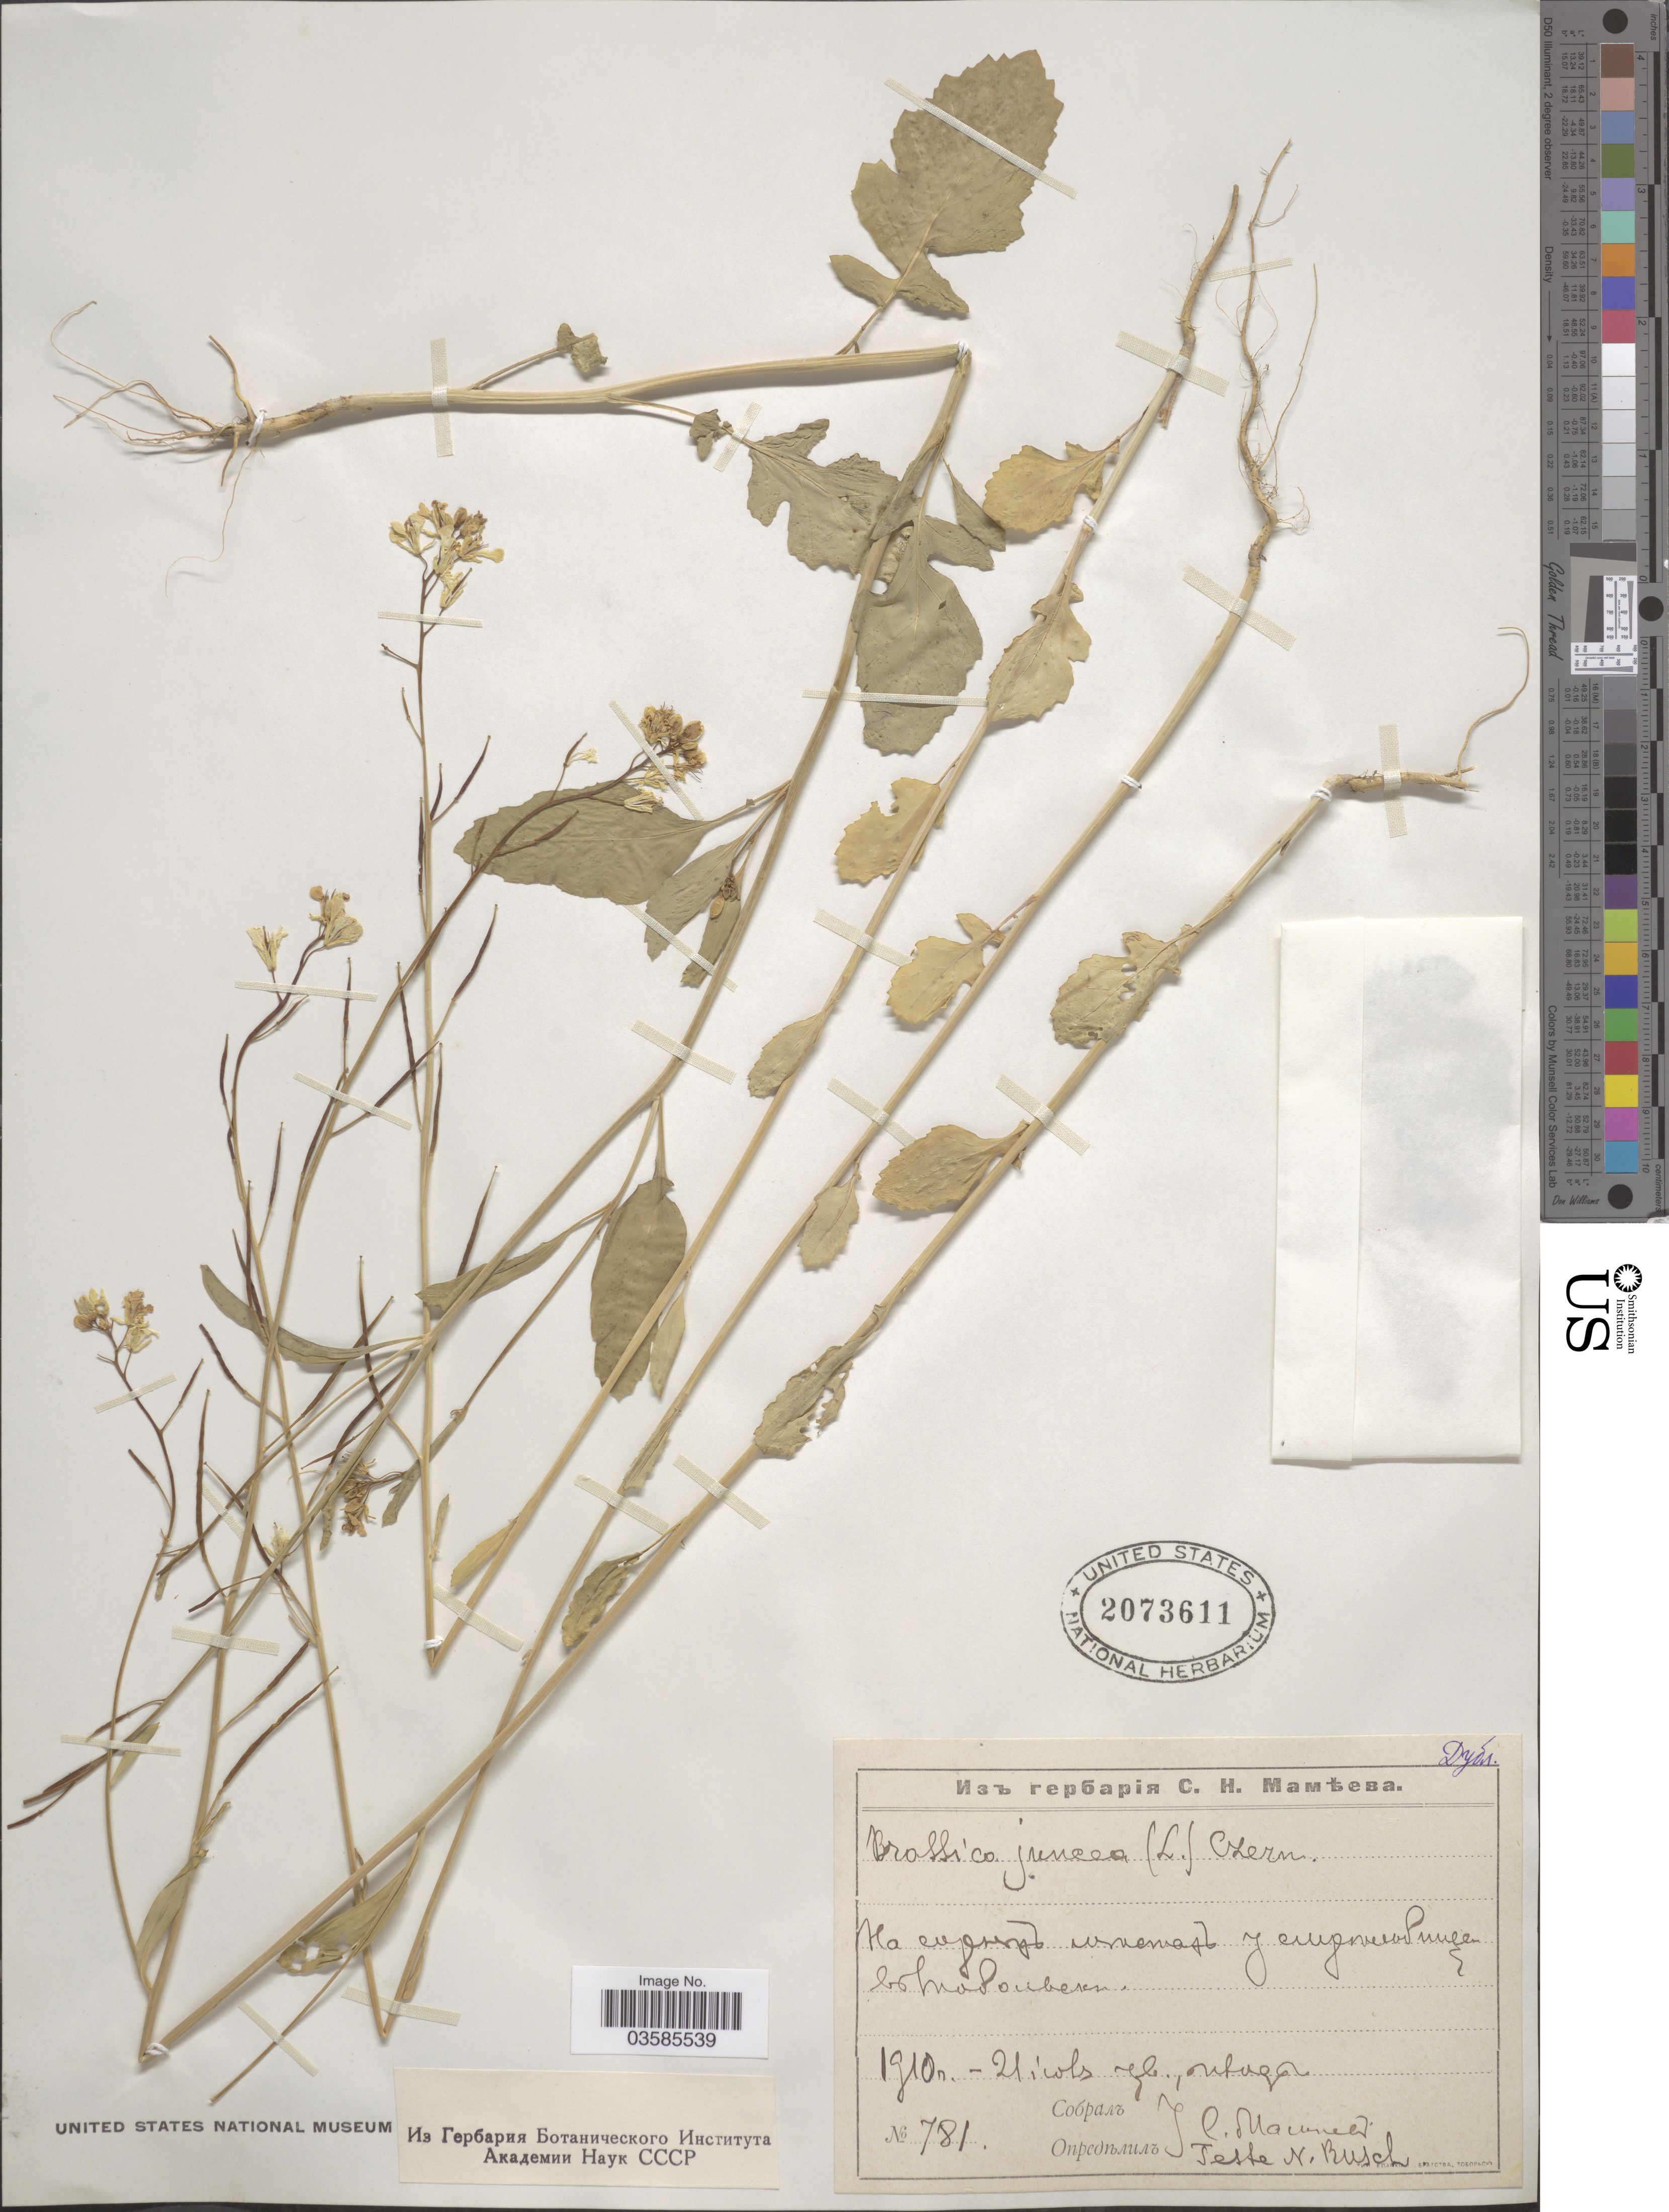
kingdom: Plantae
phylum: Tracheophyta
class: Magnoliopsida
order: Brassicales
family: Brassicaceae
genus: Brassica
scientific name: Brassica juncea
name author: (L.) Czern.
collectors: S. Mamaev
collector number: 781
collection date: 1910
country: Russian Federation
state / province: Tyumen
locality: Near Tobolsk.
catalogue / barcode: US 2073611